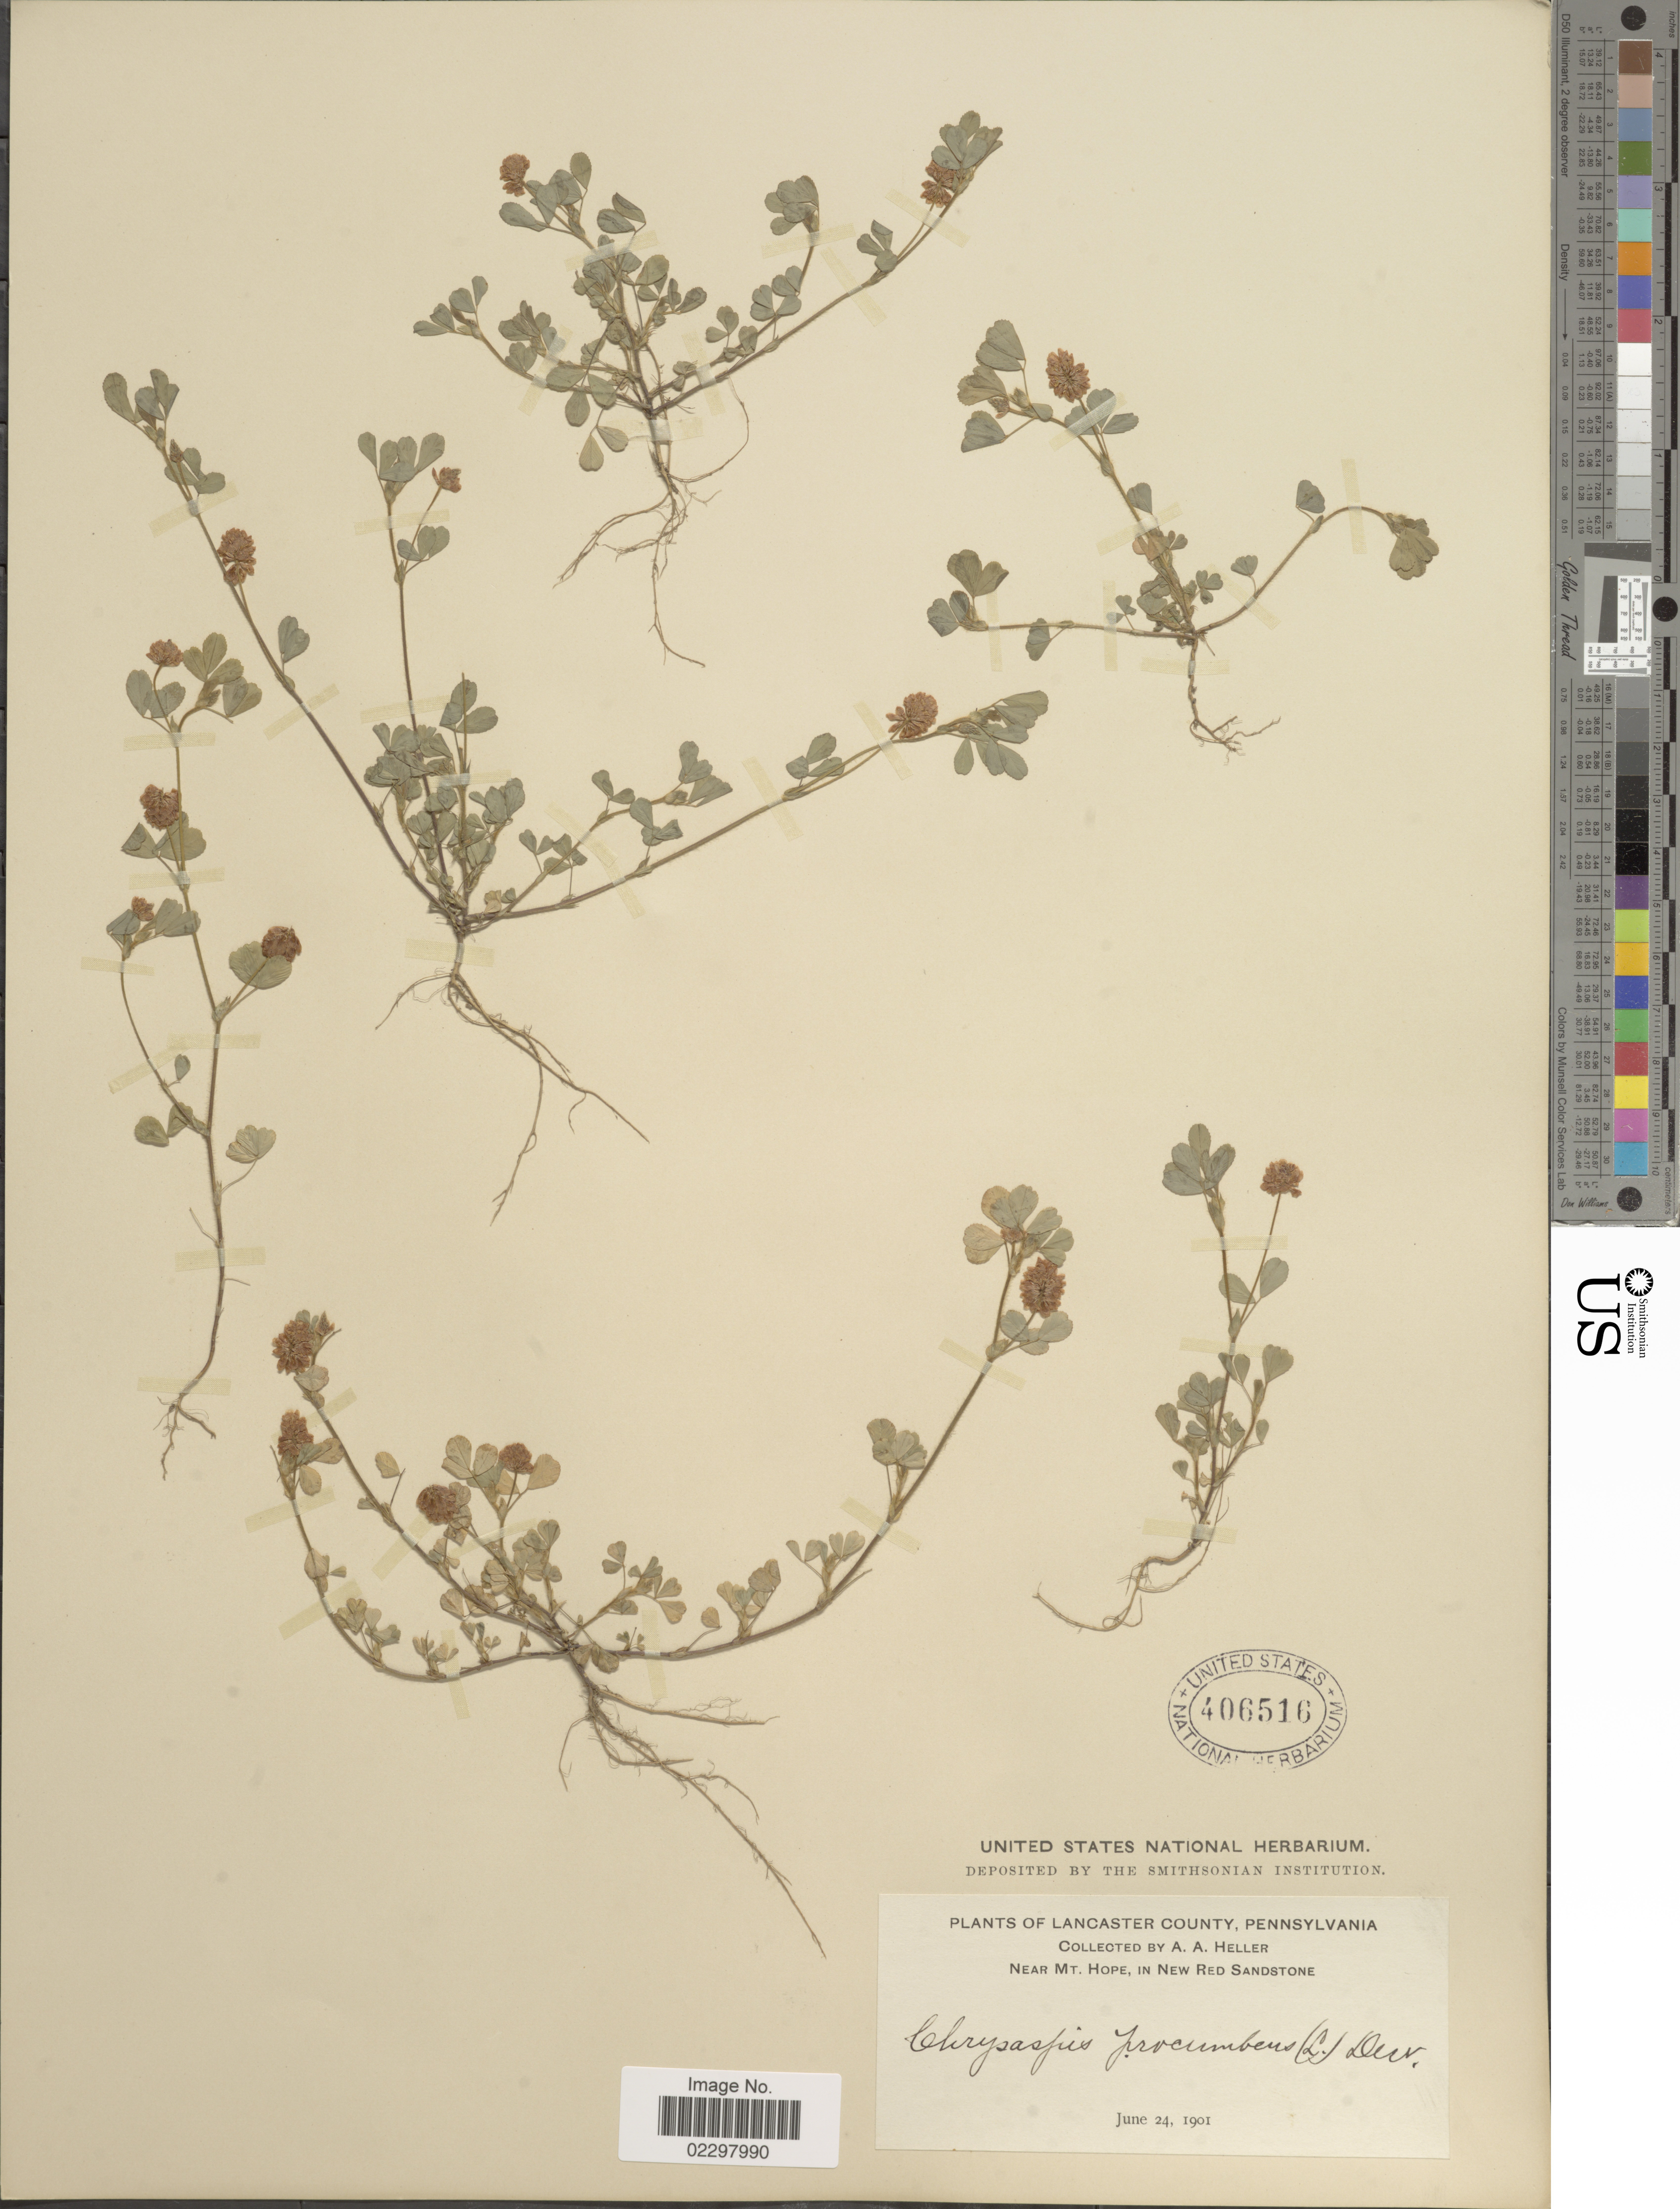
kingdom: Plantae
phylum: Tracheophyta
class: Magnoliopsida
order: Fabales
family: Fabaceae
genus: Trifolium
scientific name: Trifolium procumbens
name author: L.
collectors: A. A. Heller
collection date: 1901-06-24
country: United States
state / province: Pennsylvania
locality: Lancaster County, near Mt. Hope, in New Red Sandstone.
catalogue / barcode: US 406516